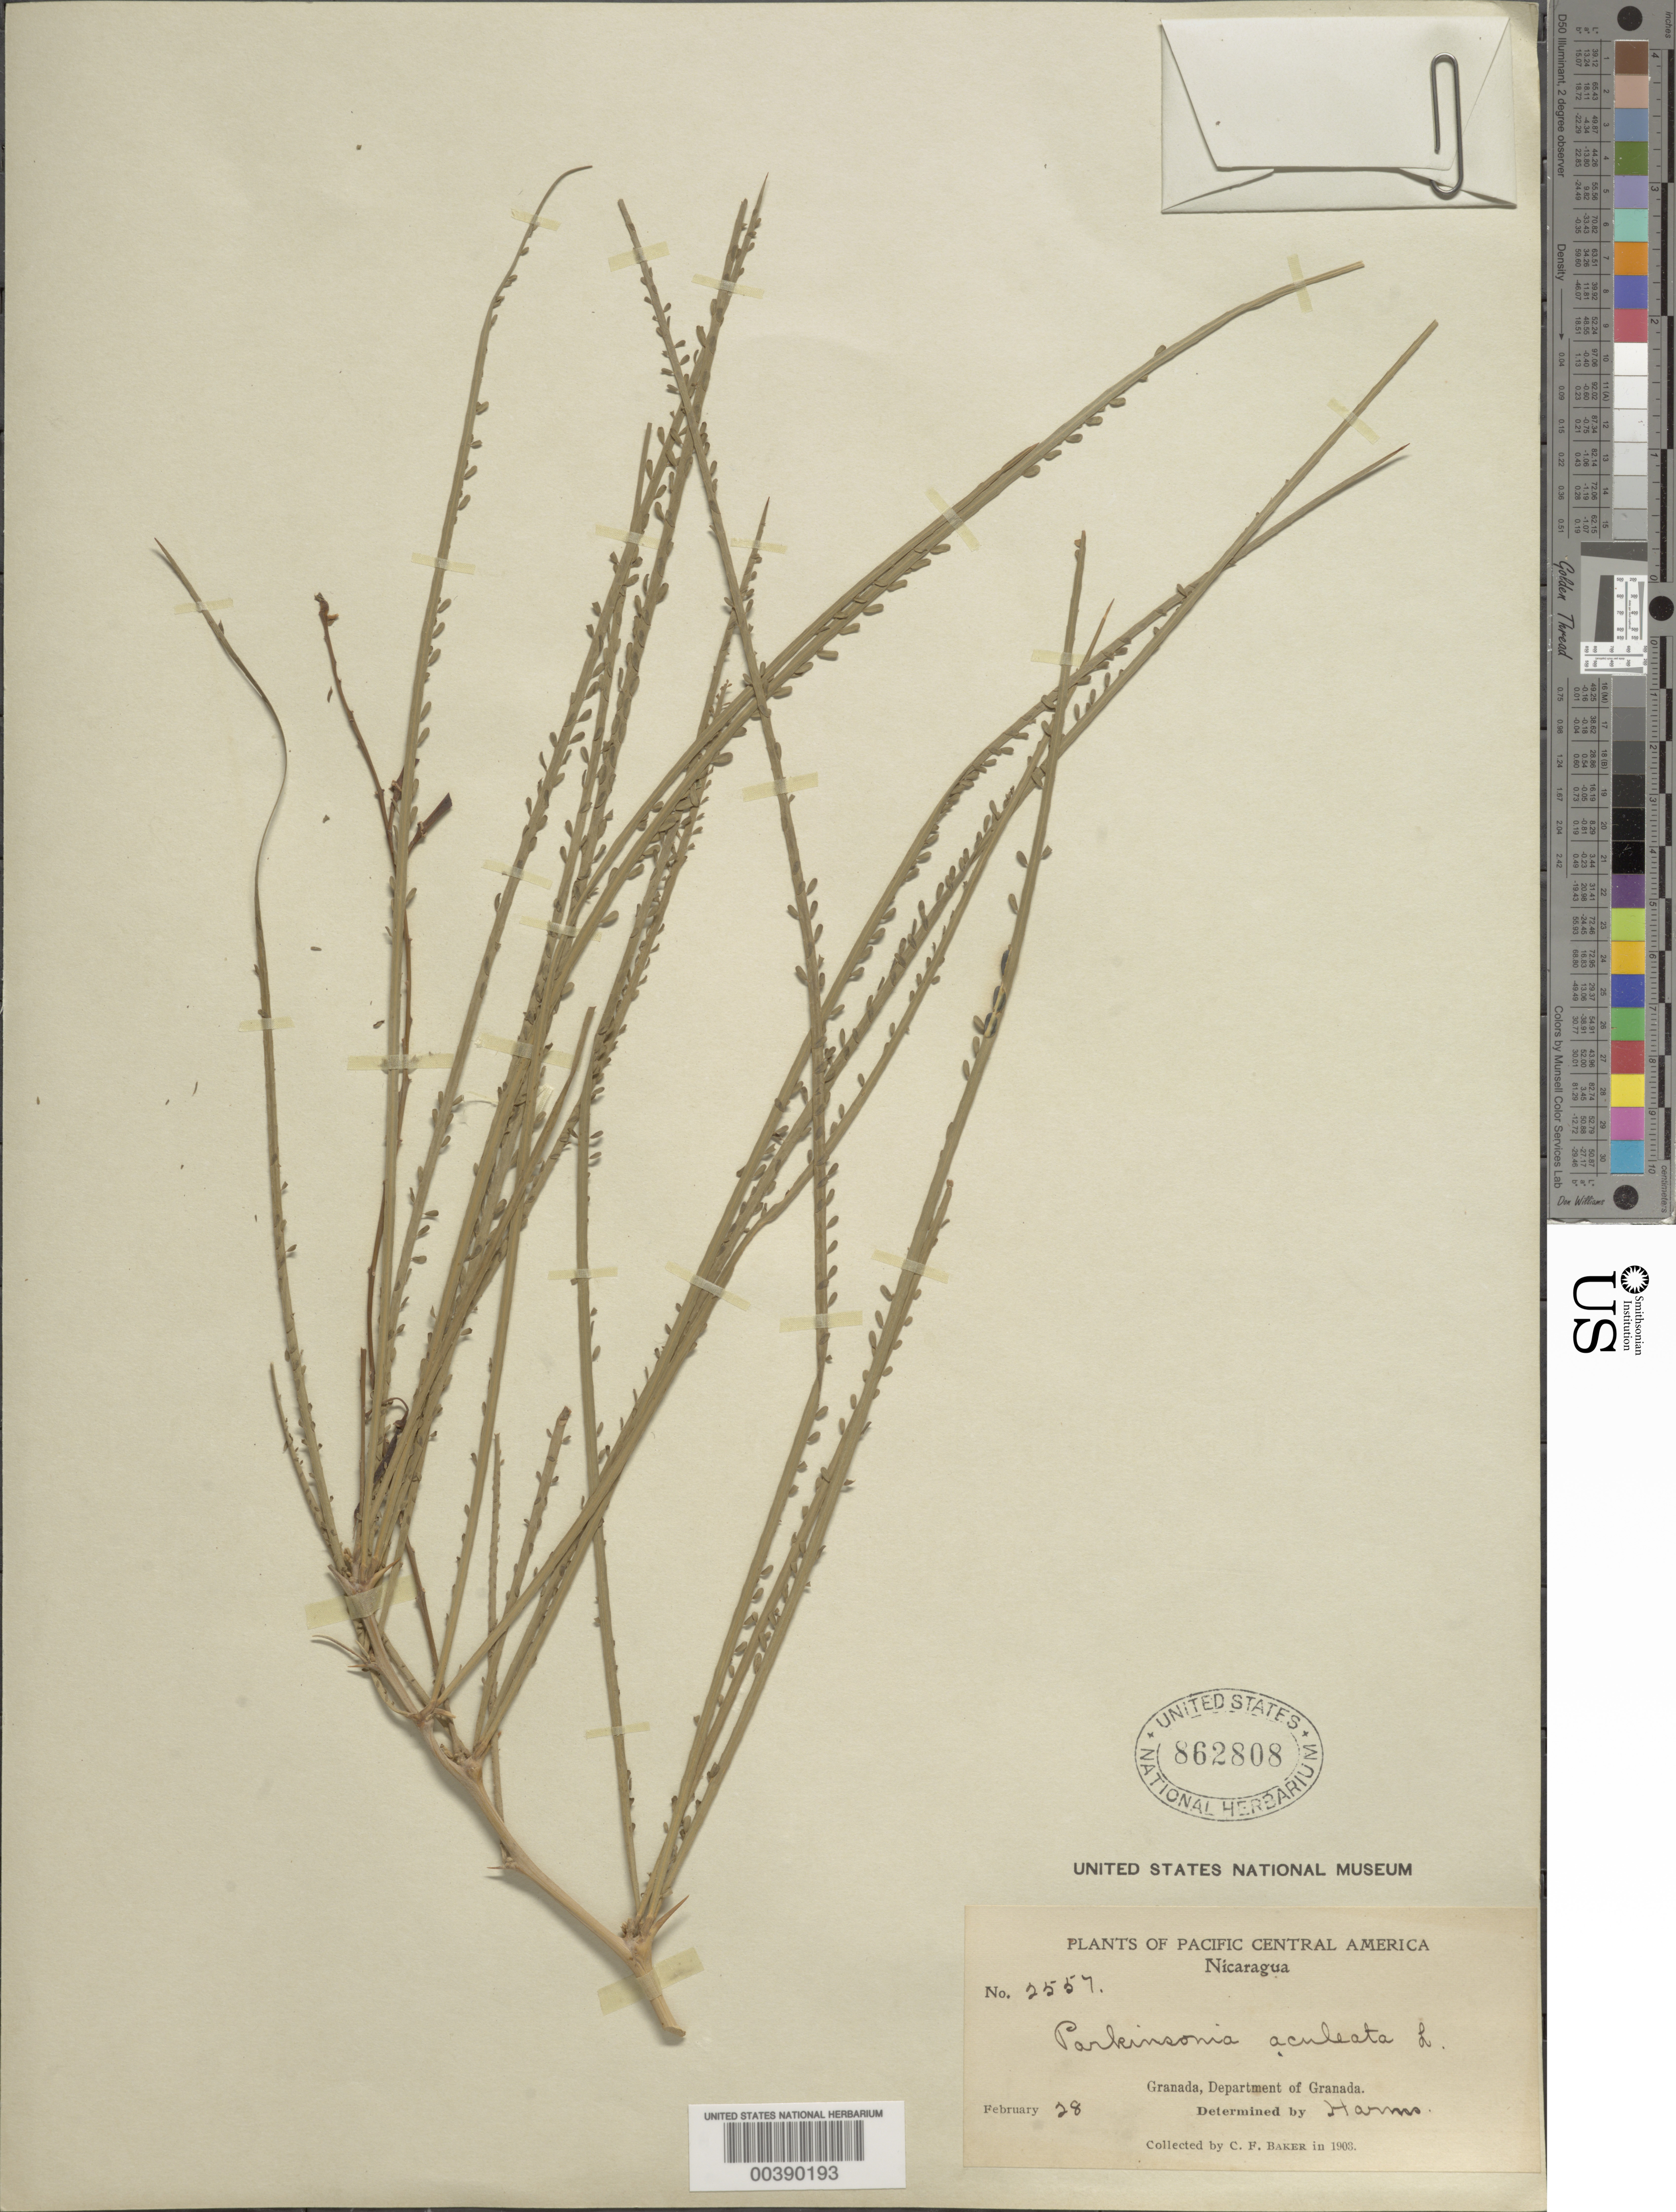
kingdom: Plantae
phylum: Tracheophyta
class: Magnoliopsida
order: Fabales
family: Fabaceae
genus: Parkinsonia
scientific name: Parkinsonia aculeata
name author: L.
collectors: C. F. Baker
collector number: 2557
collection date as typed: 28 Feb 1903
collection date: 1903-02-28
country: Nicaragua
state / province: Granada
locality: Vicinity of granada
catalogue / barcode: US 862808